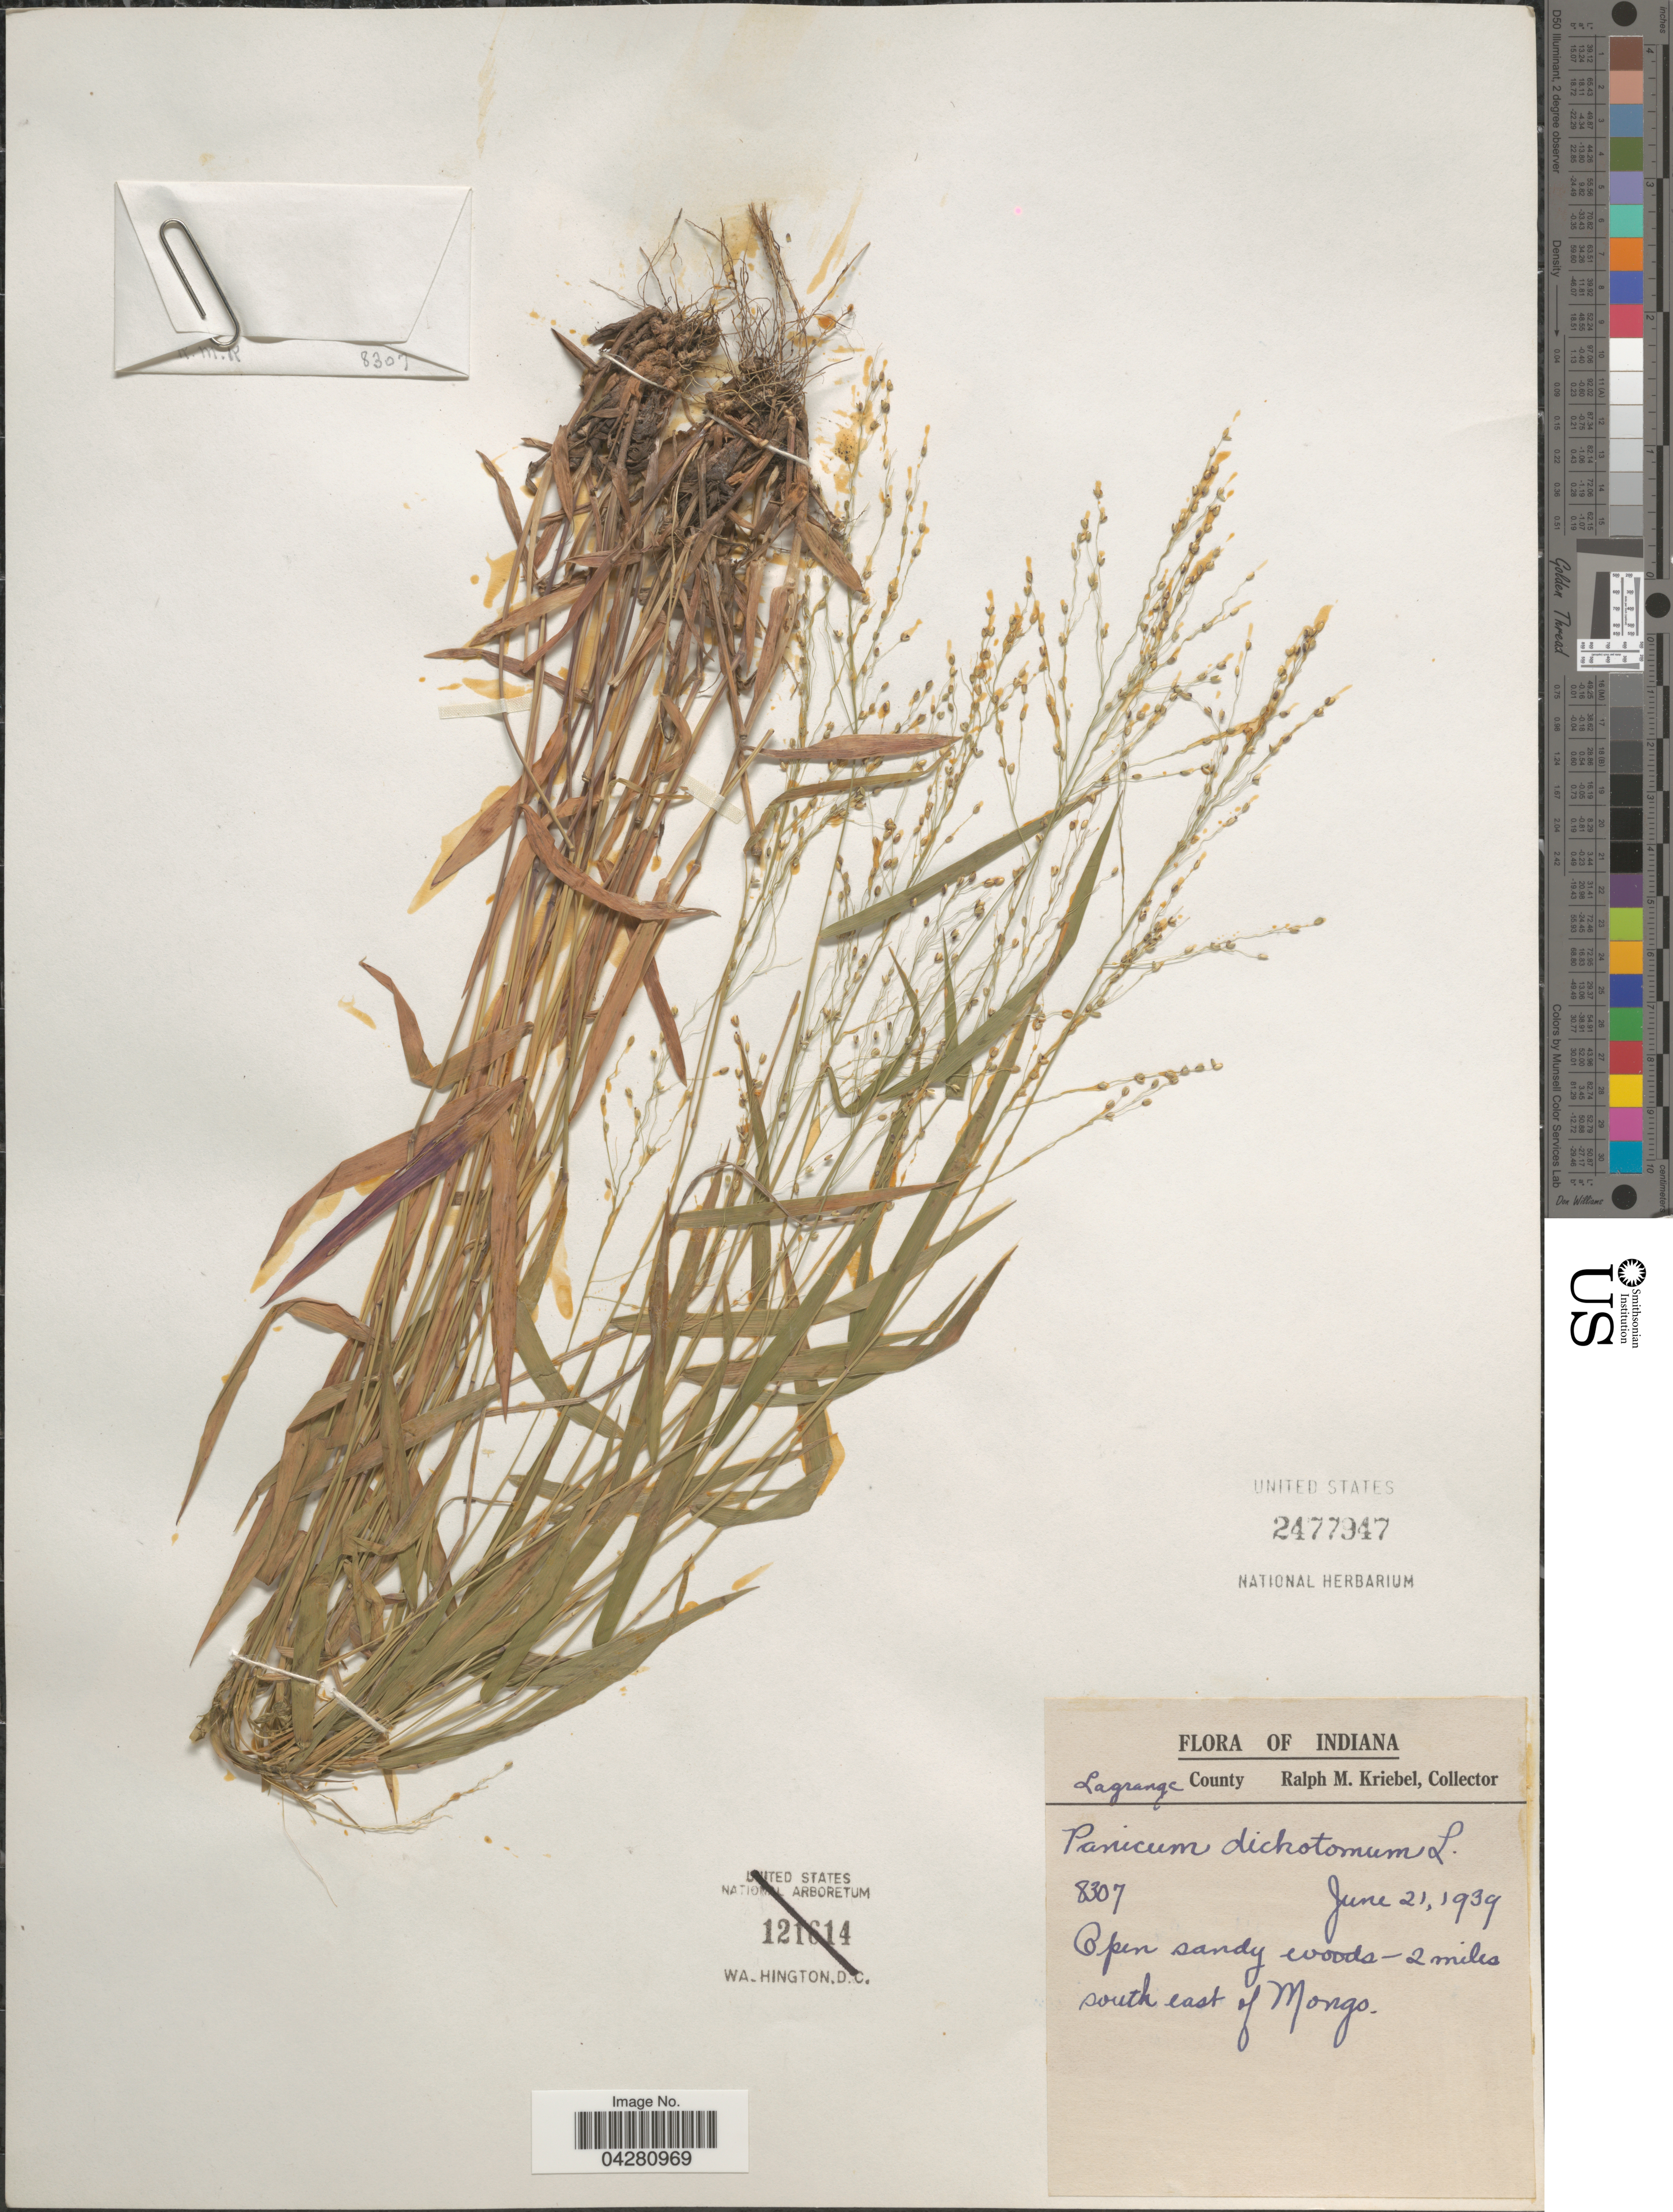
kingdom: Plantae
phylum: Tracheophyta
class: Liliopsida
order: Poales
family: Poaceae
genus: Dichanthelium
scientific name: Dichanthelium dichotomum var. dichotomum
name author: (L.) Gould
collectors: R. M. Kriebel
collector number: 8307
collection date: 1939-06-21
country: United States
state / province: Indiana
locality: Lagrange County. Open sandy woods-2 miles south east of Mongo.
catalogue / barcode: US 2477947